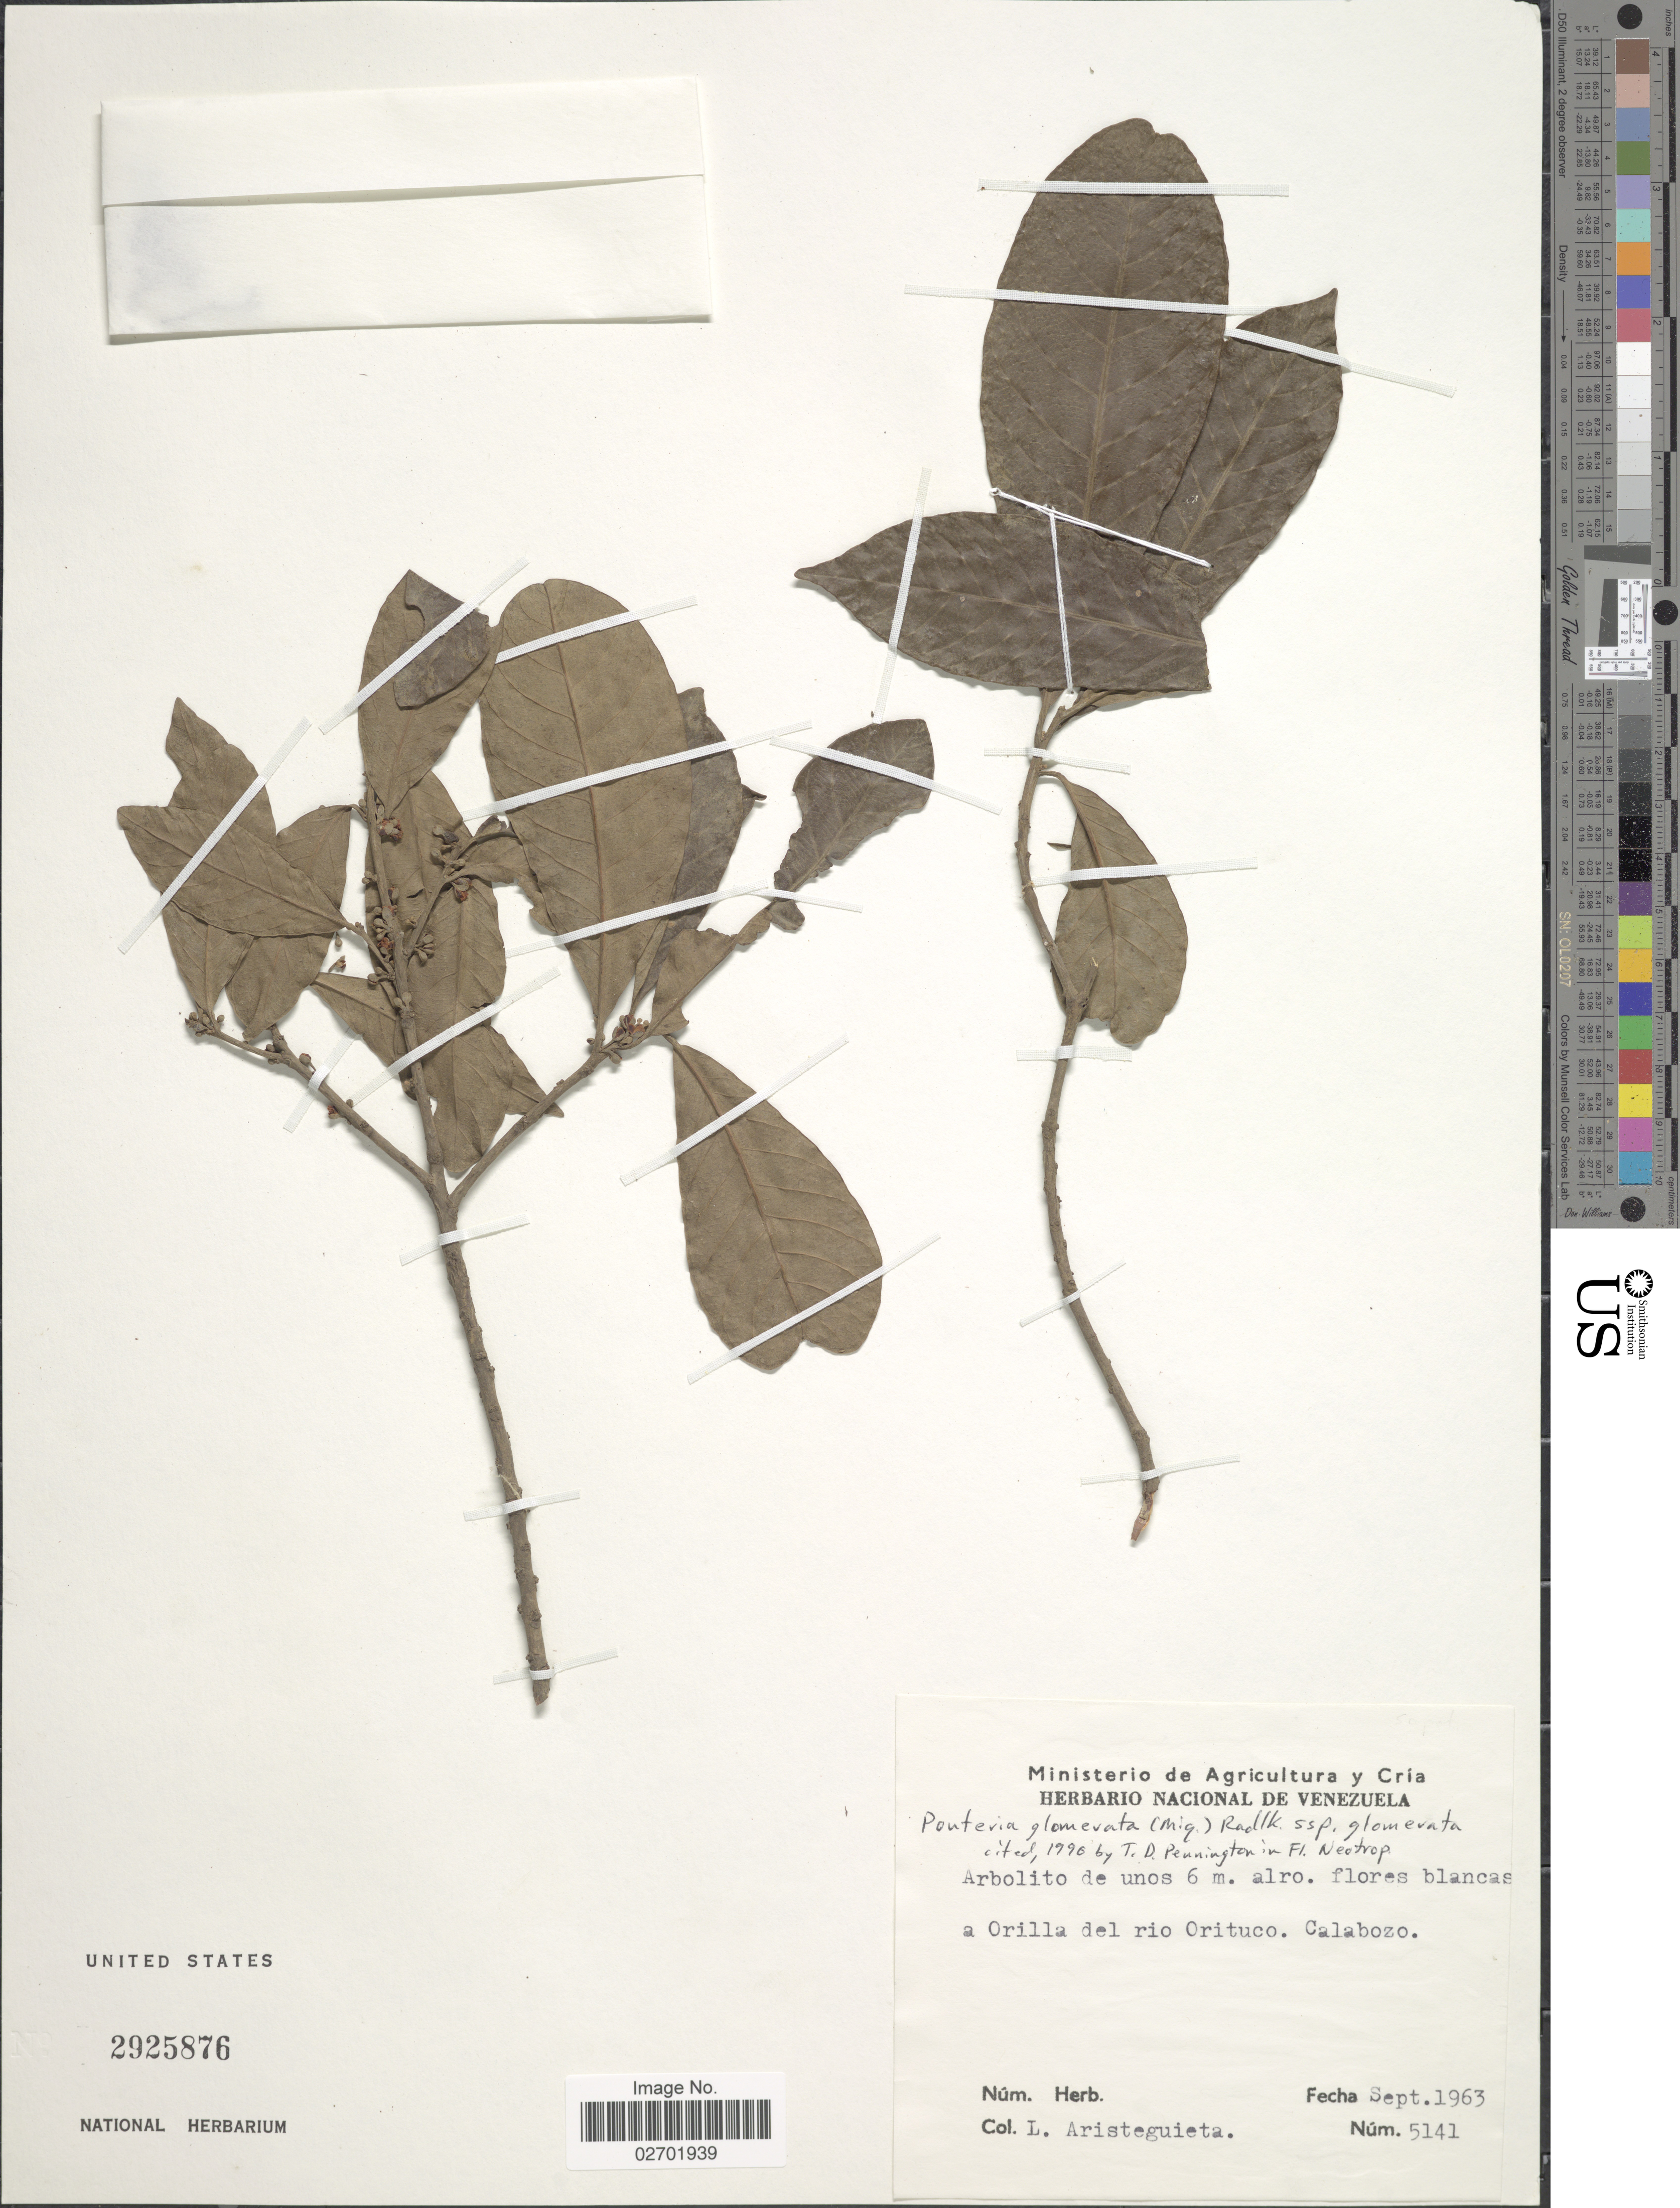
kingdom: Plantae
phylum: Tracheophyta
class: Magnoliopsida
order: Ericales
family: Sapotaceae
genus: Pouteria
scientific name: Pouteria glomerata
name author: (Miq.) Radlk.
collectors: L. Aristeguieta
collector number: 5141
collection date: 1963-09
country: Venezuela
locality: A Orillas del rio Orituco, Calabozo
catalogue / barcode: US 2925876